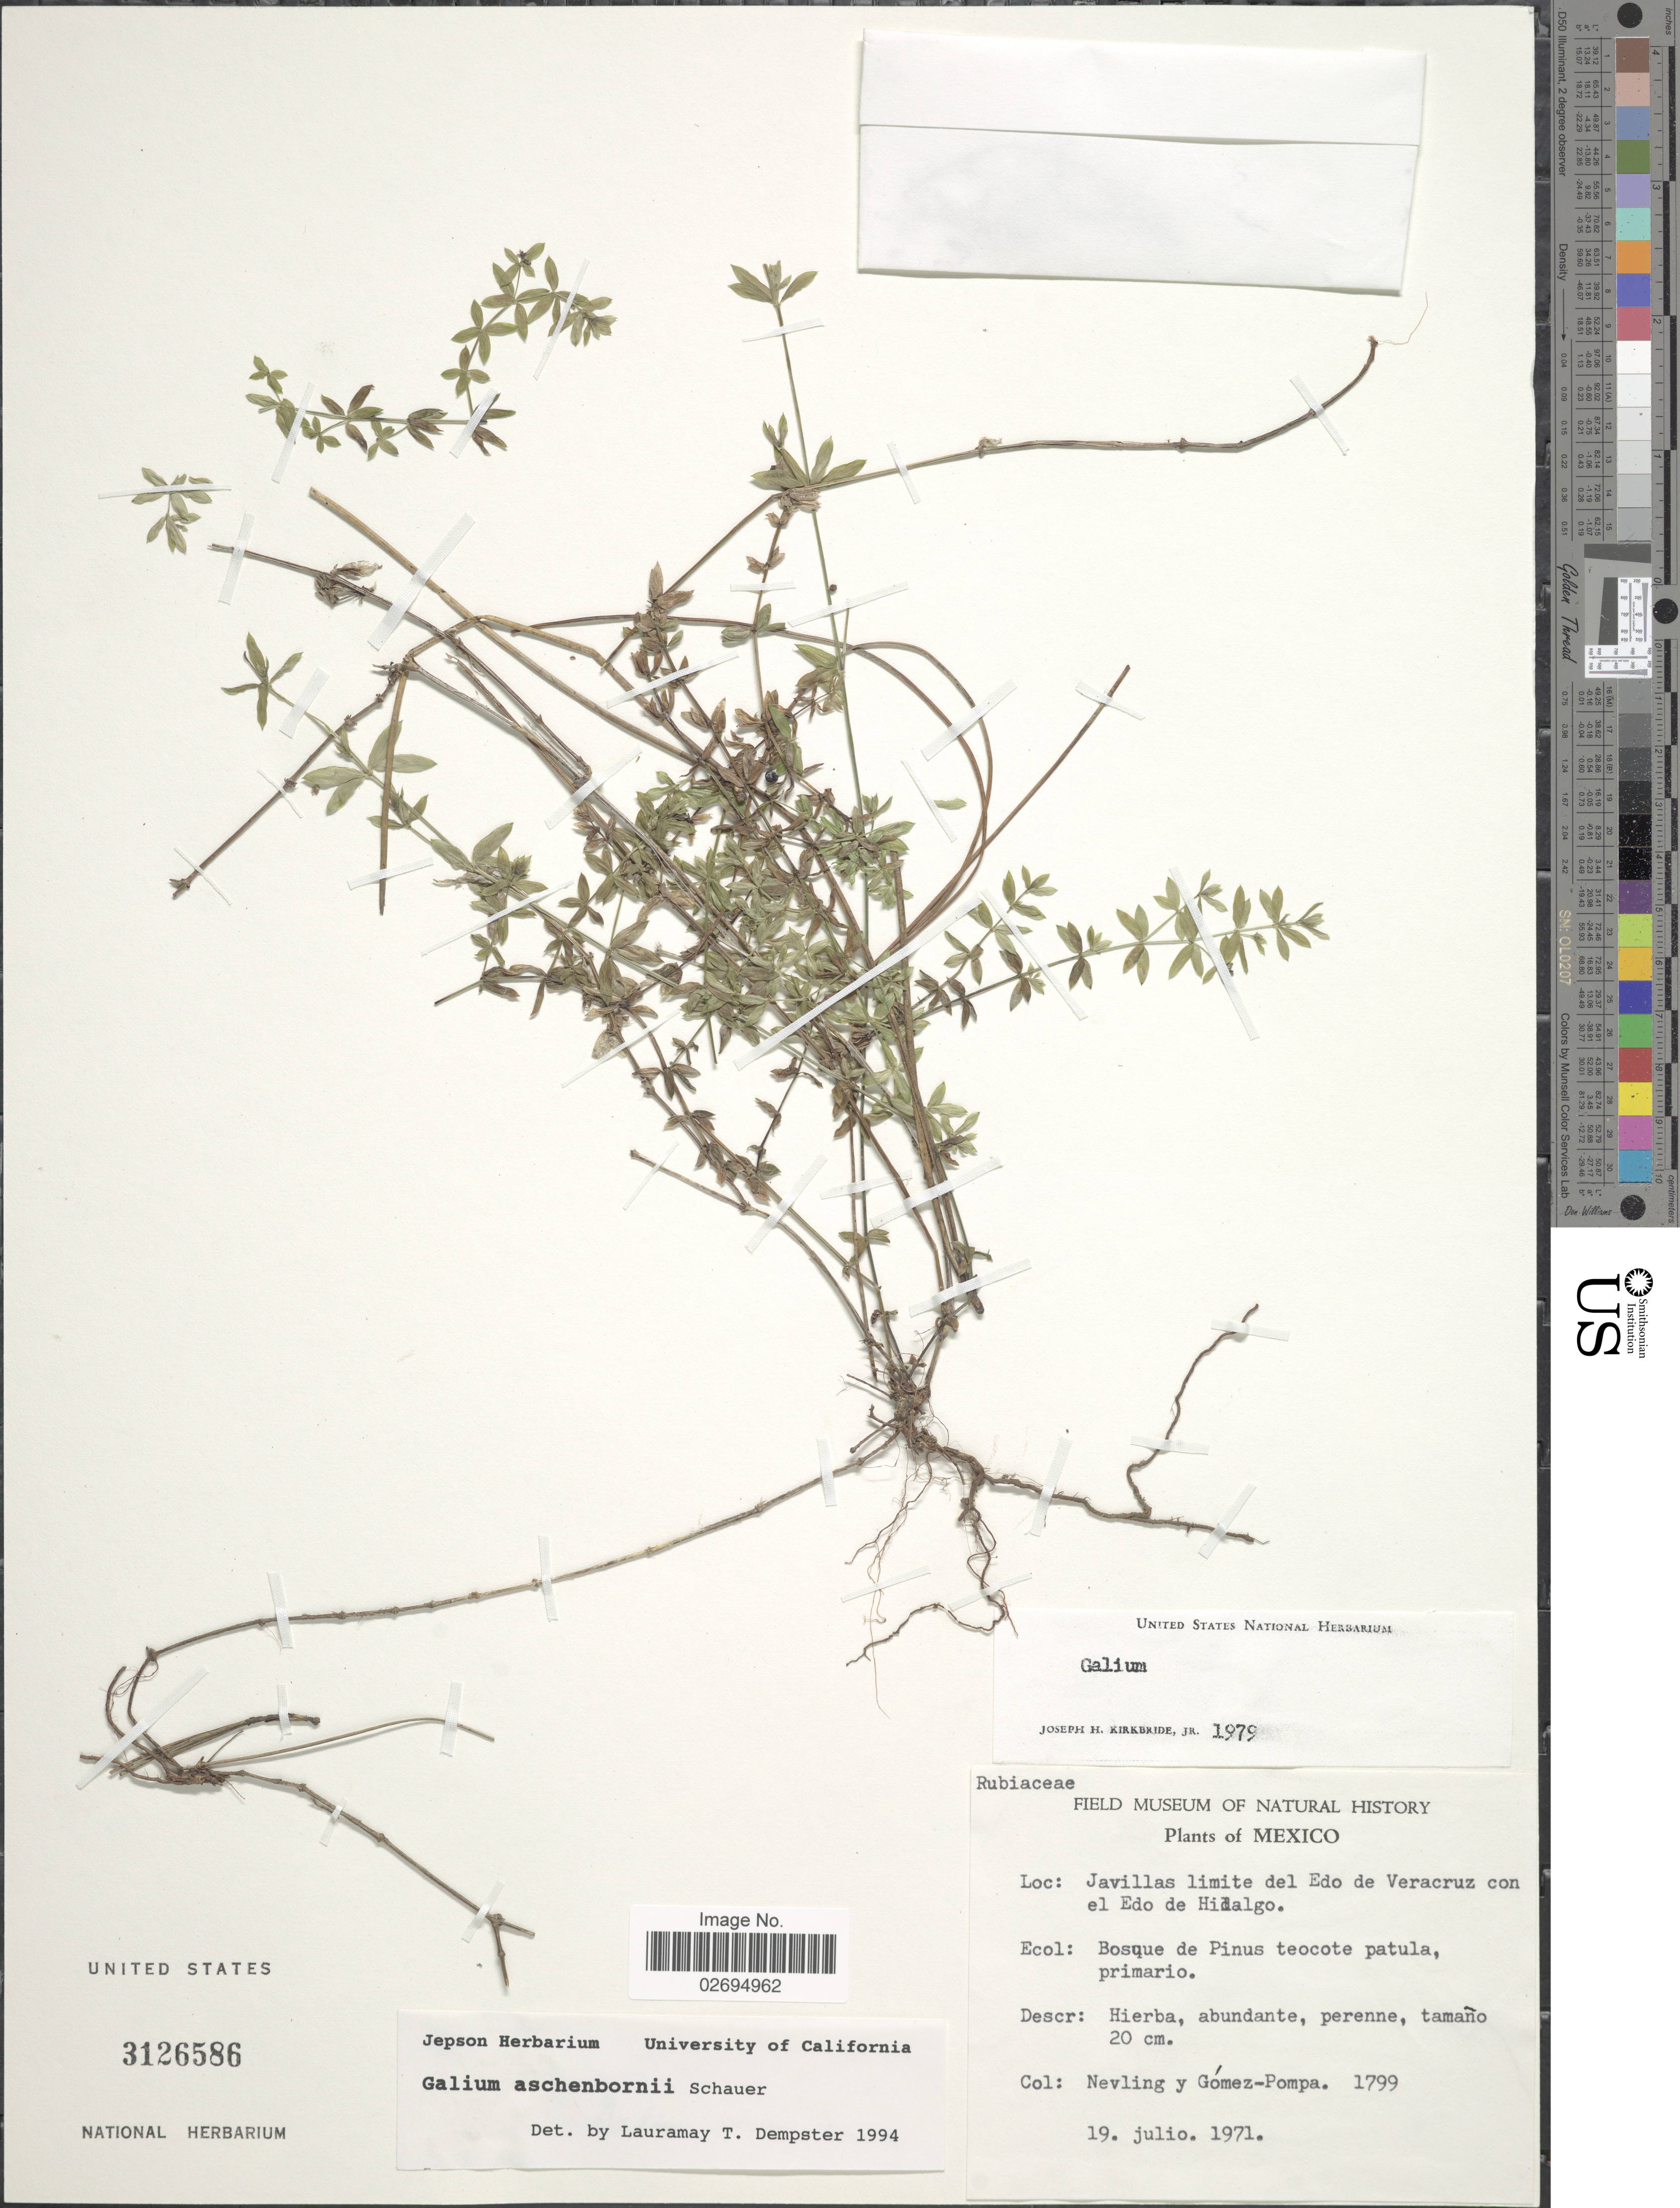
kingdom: Plantae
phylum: Tracheophyta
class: Magnoliopsida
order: Gentianales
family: Rubiaceae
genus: Galium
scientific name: Galium aschenbornii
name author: Schauer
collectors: Nevling & Gomez-Pompa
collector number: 1799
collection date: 1971-07-19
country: Mexico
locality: Javillas limite del Edo Veracruz con el Edo de Hidalgo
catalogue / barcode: US 3126586